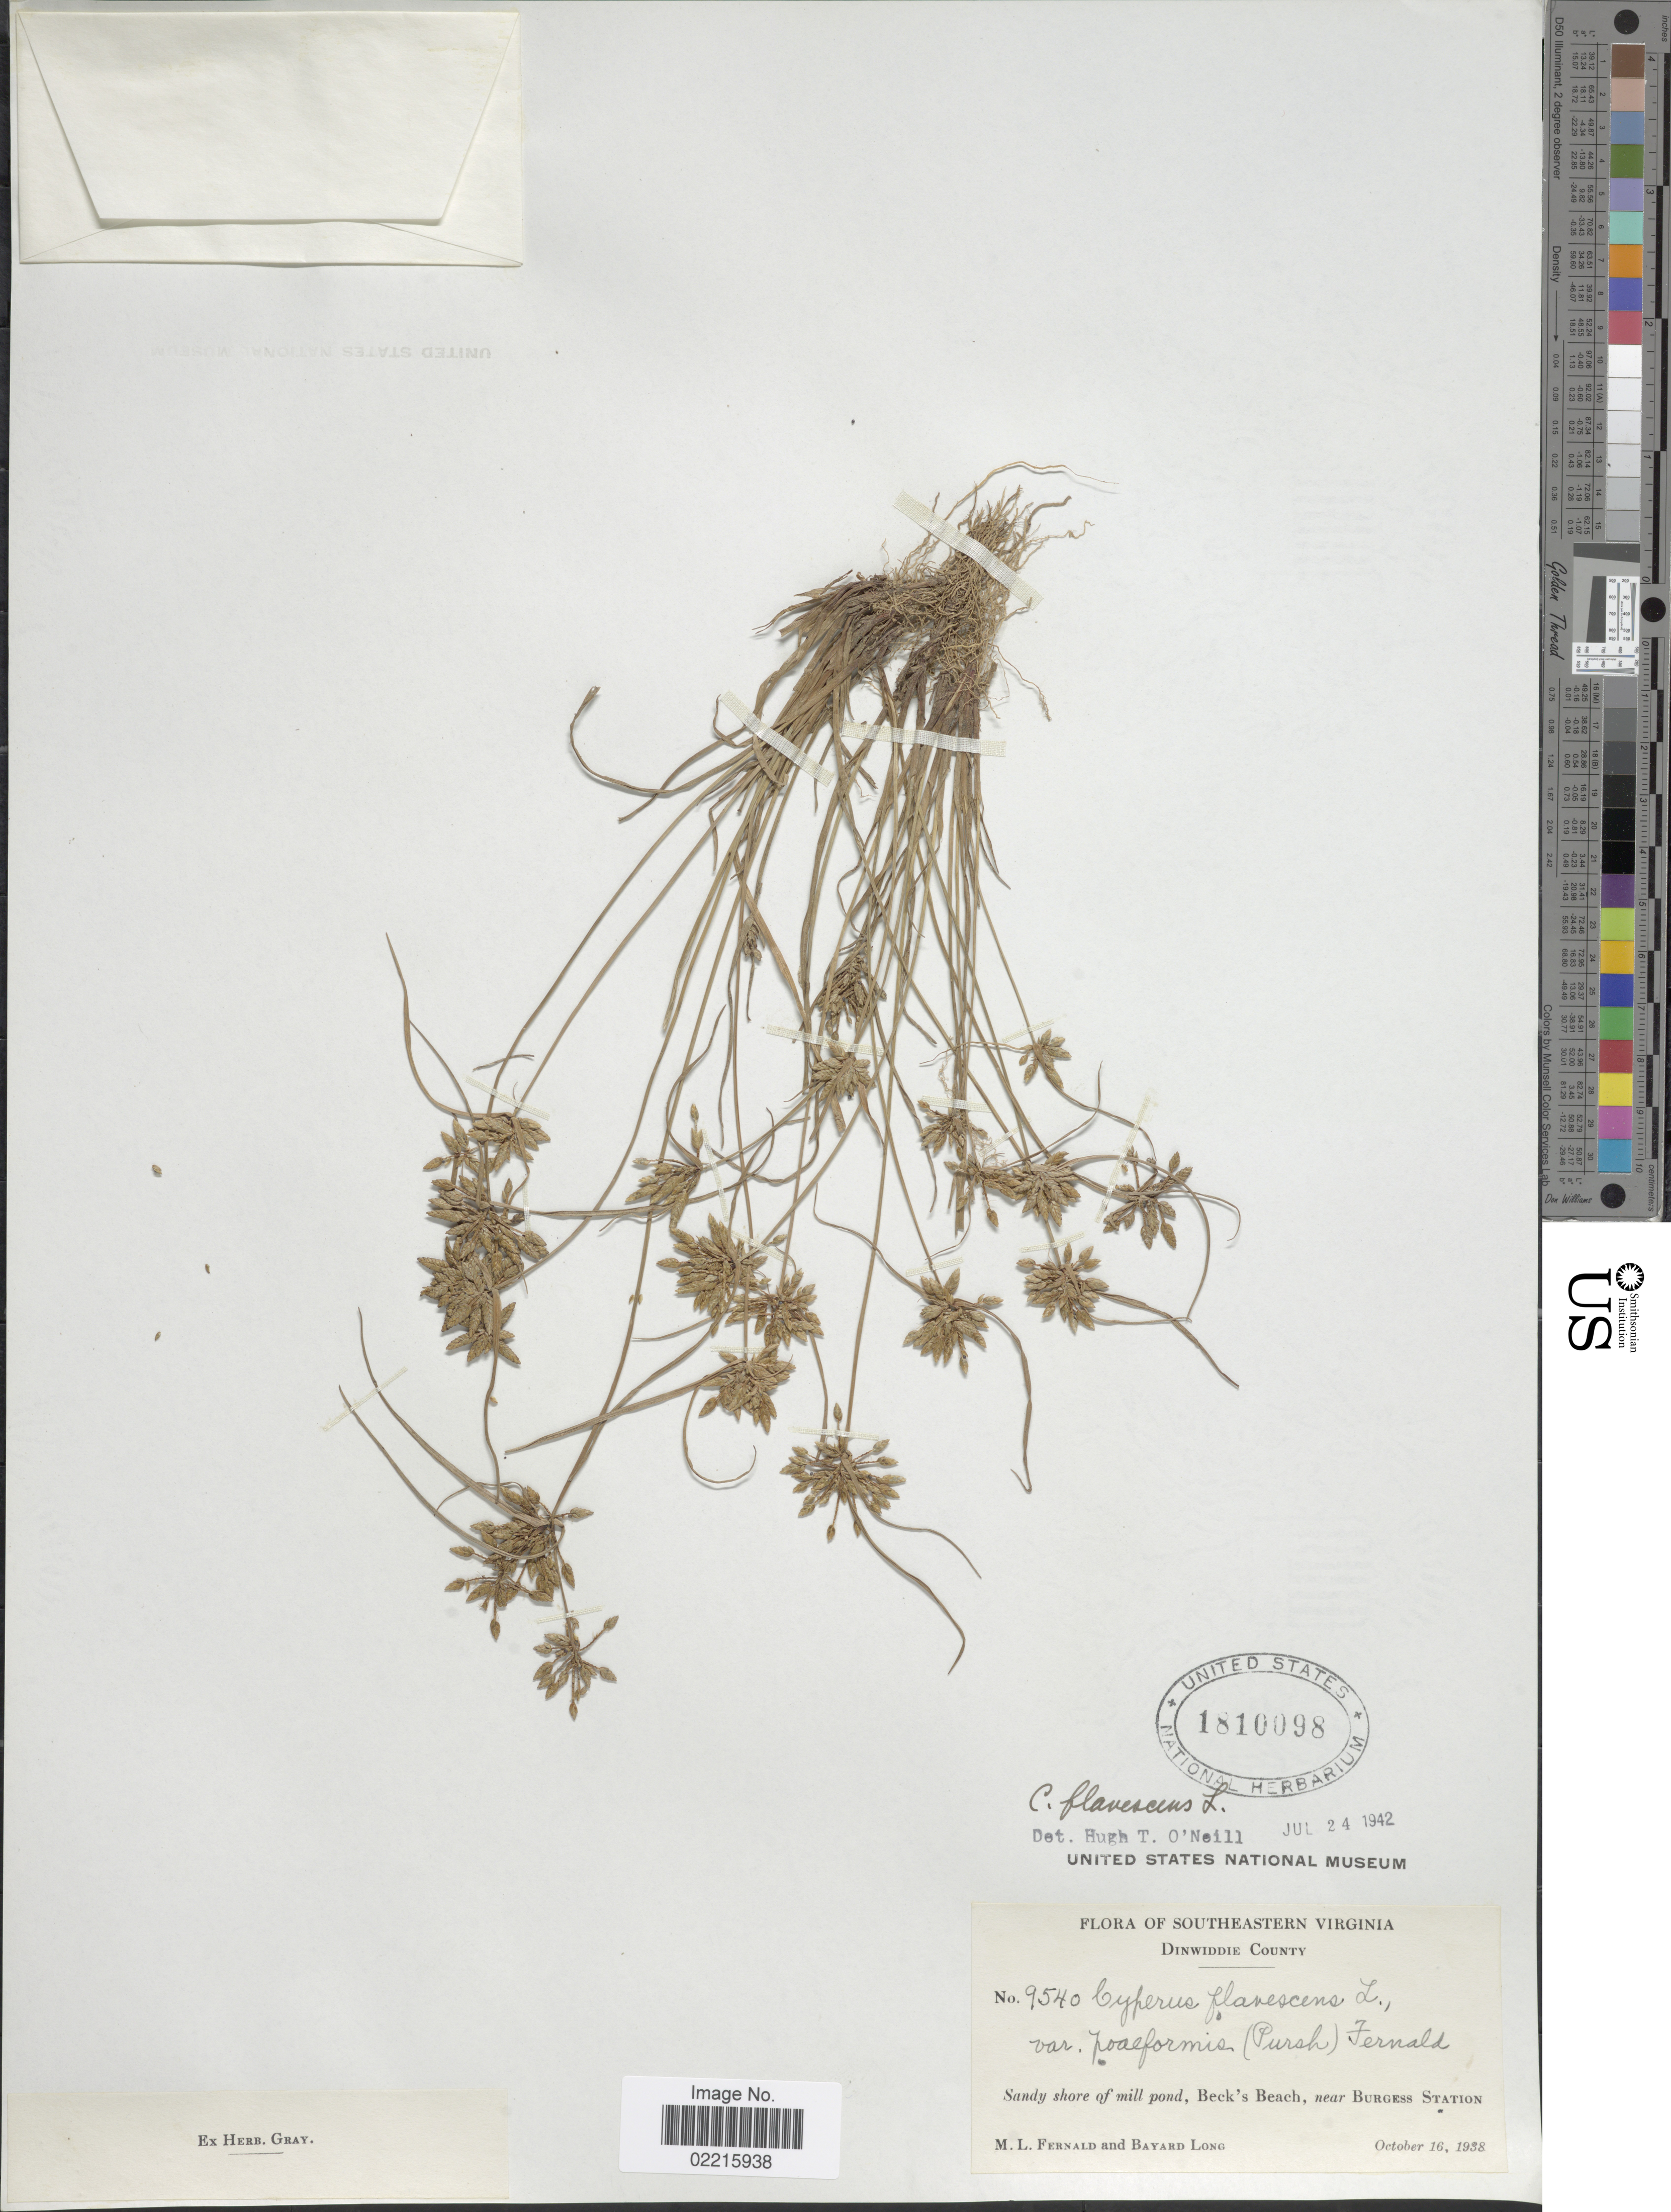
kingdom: Plantae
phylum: Tracheophyta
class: Liliopsida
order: Poales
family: Cyperaceae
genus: Cyperus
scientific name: Cyperus flavescens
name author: L.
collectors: M. L. Fernald & B. Long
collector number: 9540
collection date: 1938-10-16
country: United States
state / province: Virginia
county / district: Dinwiddie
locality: Southeastern Virginia. Dinwiddie County. Sandy shore of mill pond, Beck's Beach, near Burgess Station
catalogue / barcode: US 1810098